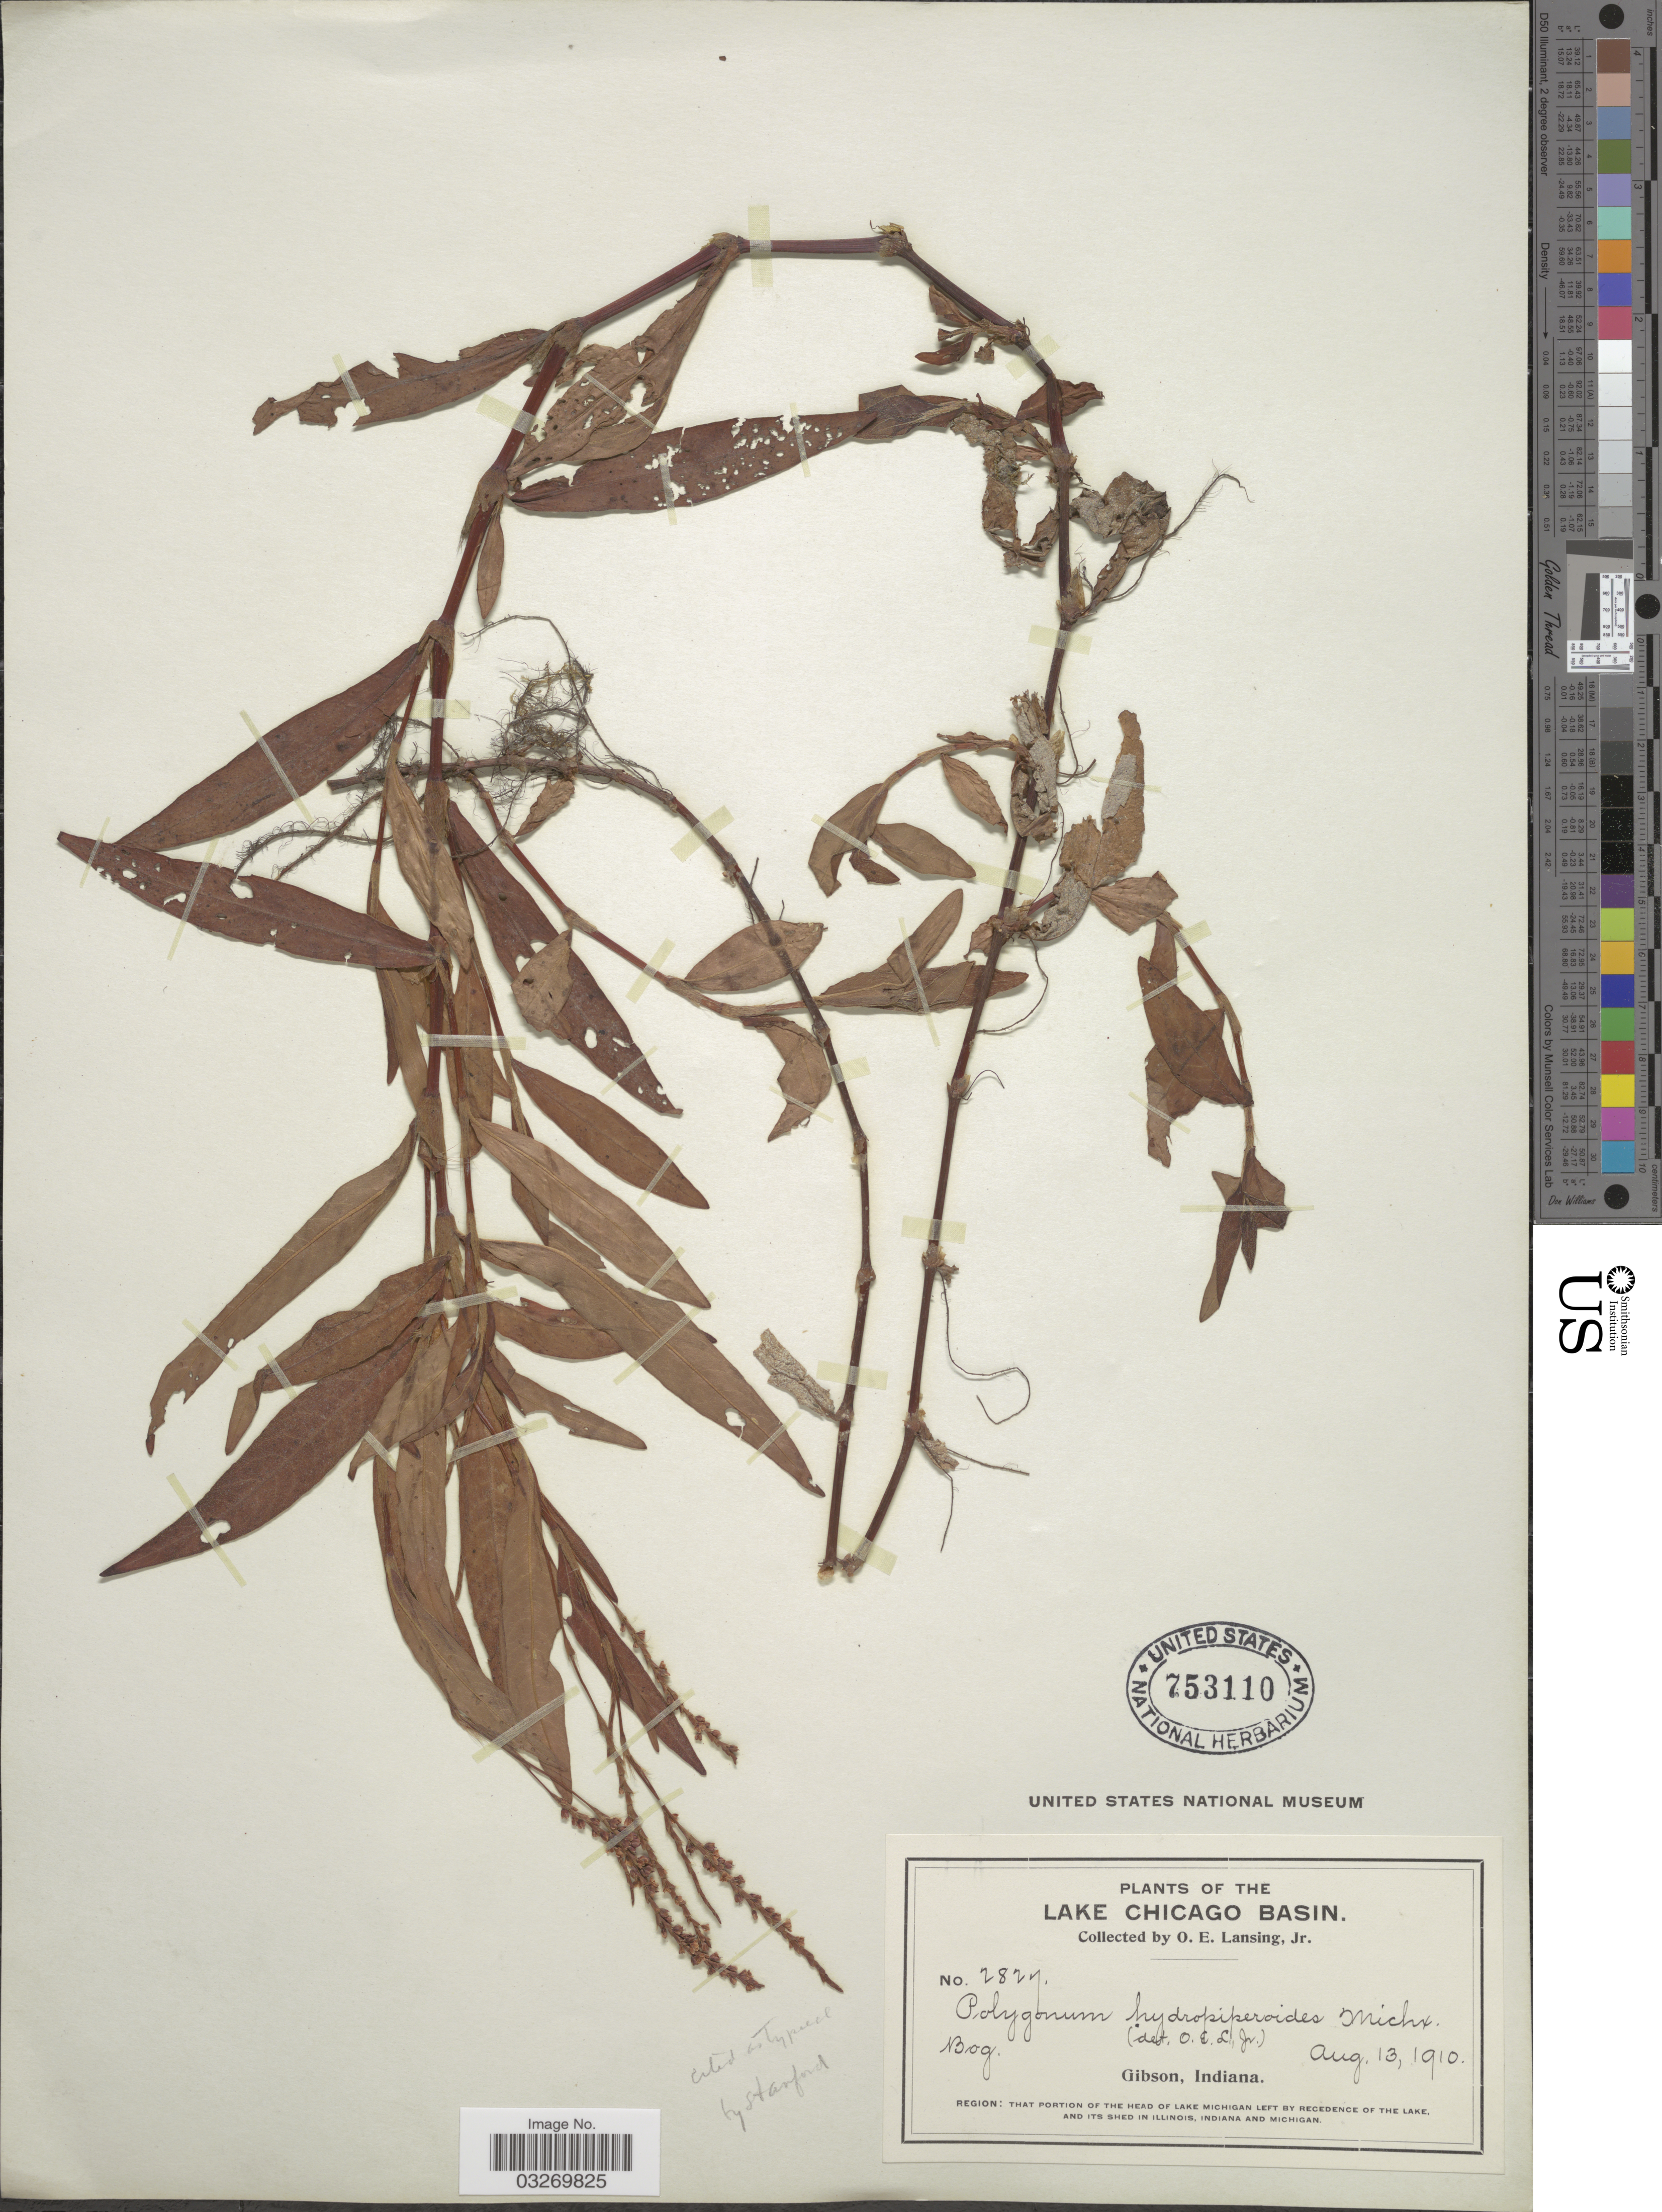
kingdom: Plantae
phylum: Tracheophyta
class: Magnoliopsida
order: Caryophyllales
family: Polygonaceae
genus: Persicaria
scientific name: Persicaria hydropiperoides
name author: (Michx.) Small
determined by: Atha, D. E.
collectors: O. Lansing Jr.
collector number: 2827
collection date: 1910-08-13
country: United States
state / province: Indiana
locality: Lake Chicago Basin. Bog. Gibson. Rgion: that portion of the head of lake Michigan left by recedence of the lake.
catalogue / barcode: US 753110